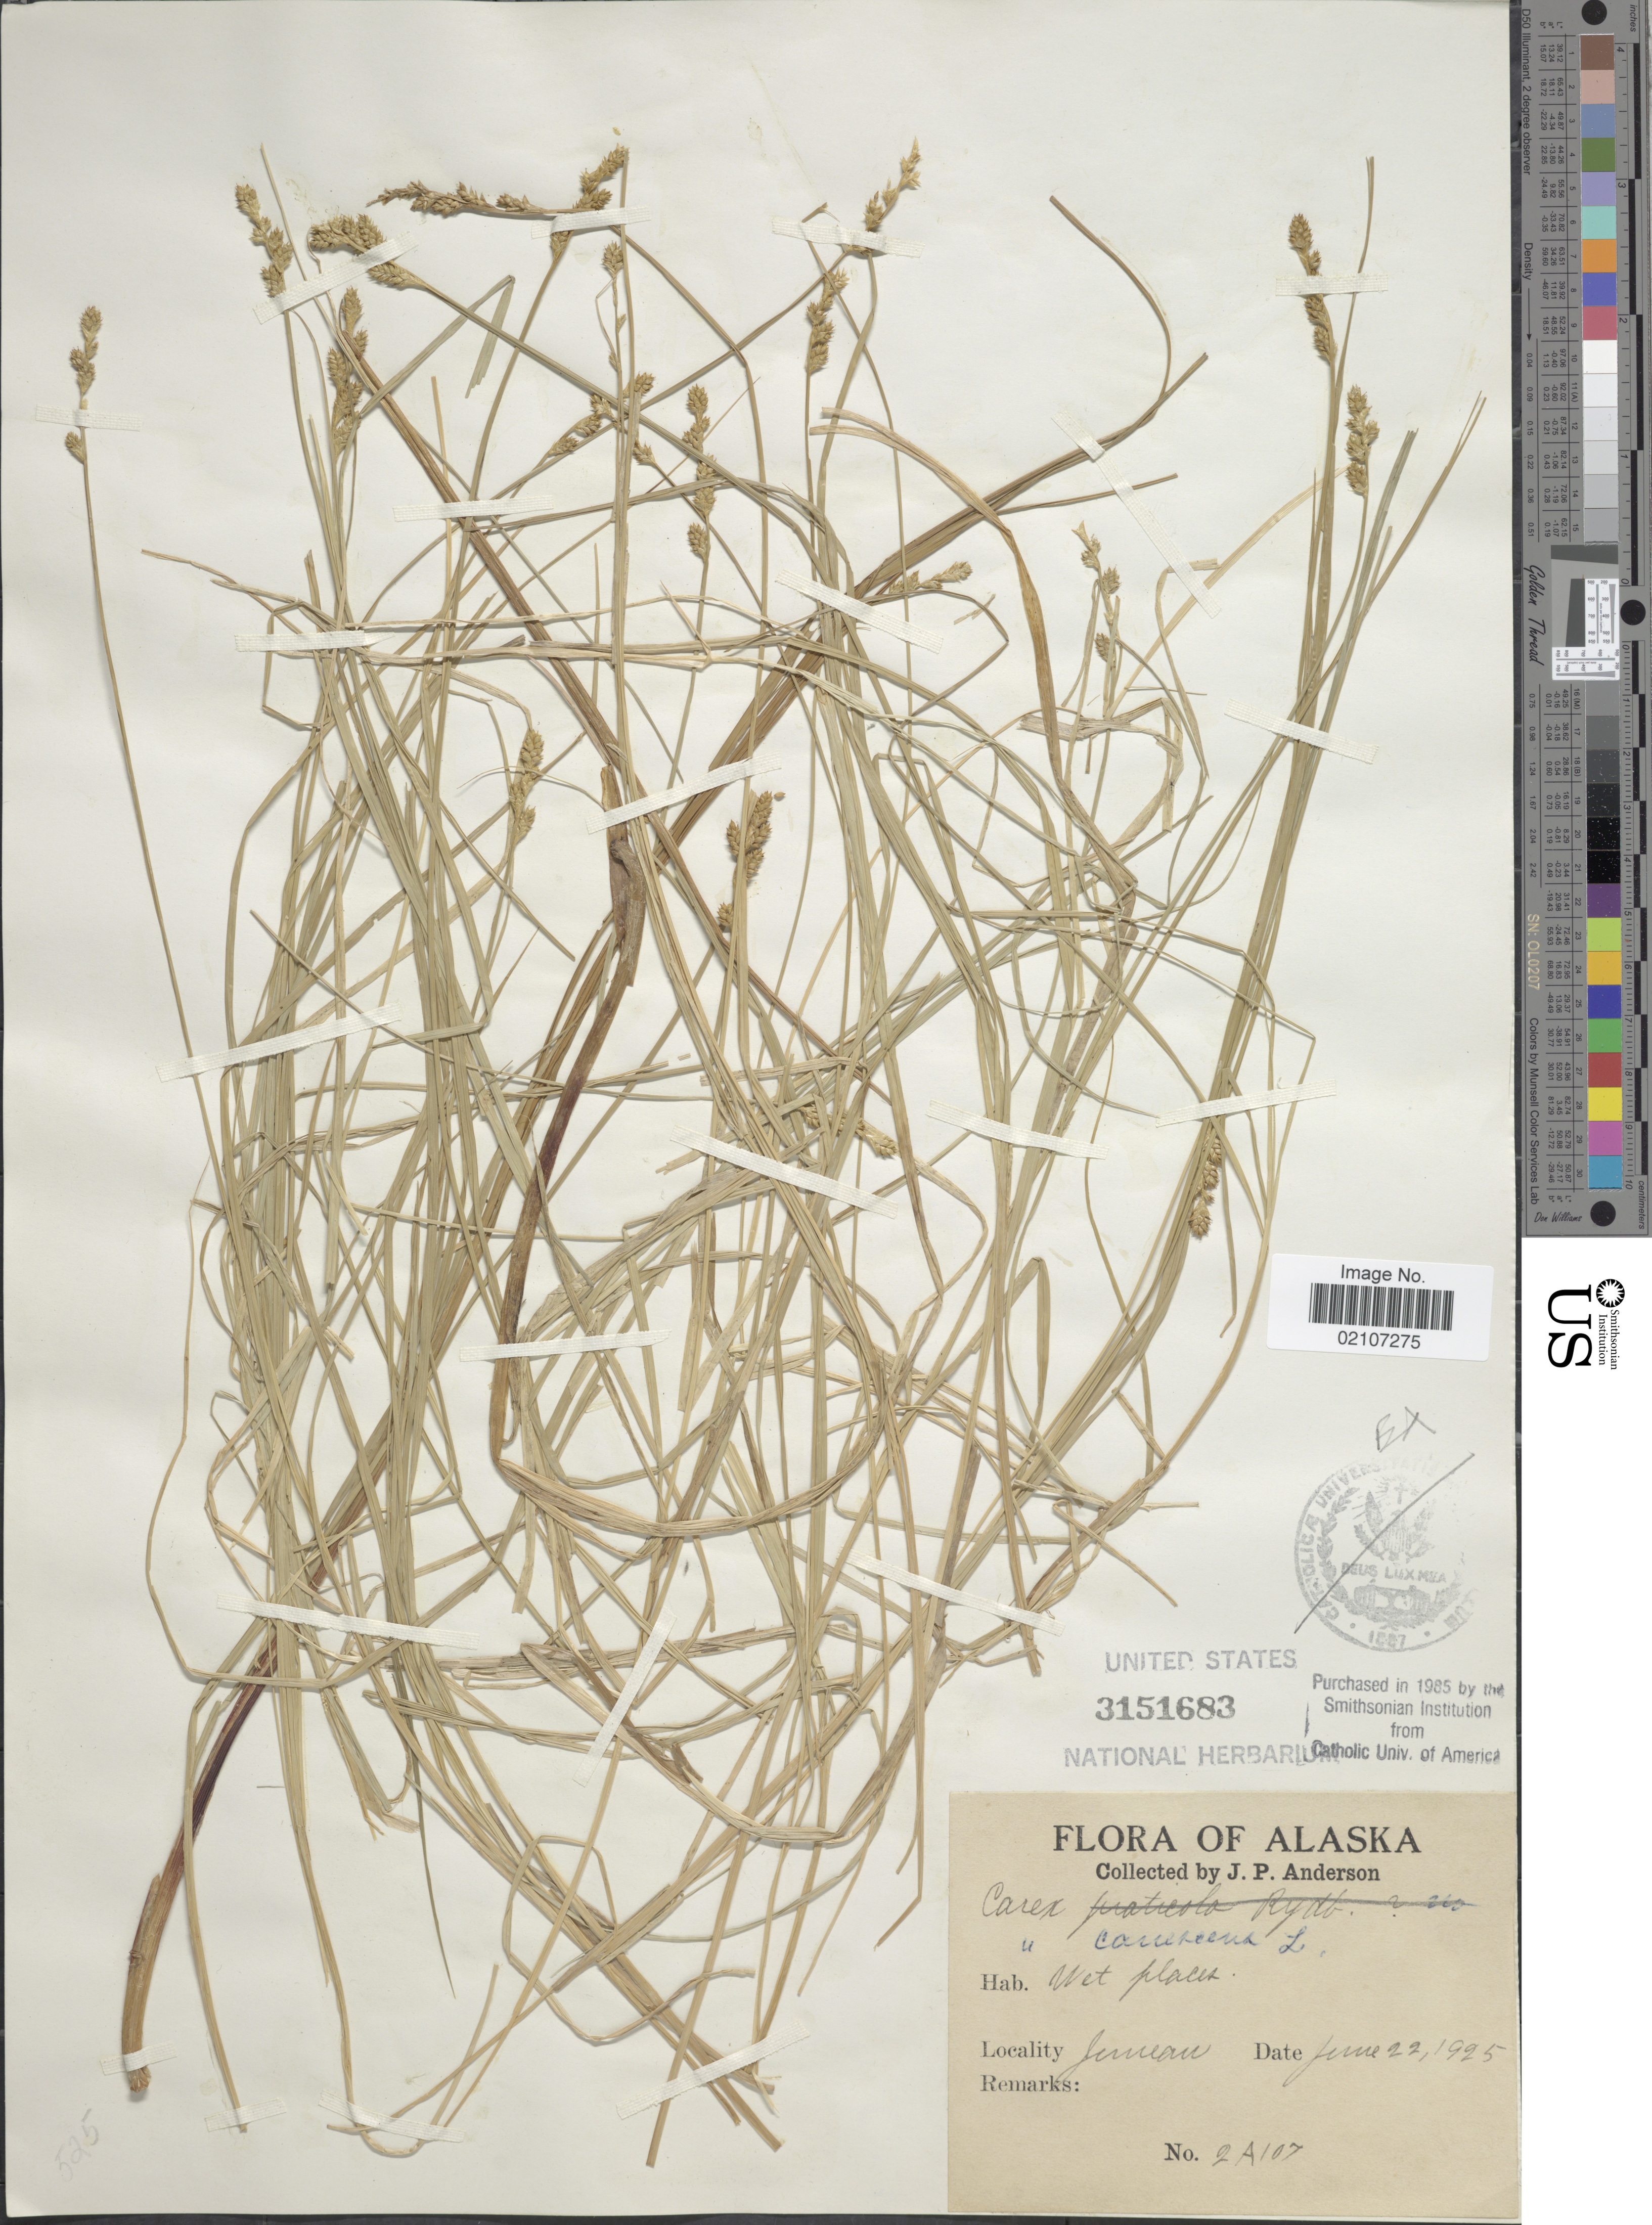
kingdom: Plantae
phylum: Tracheophyta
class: Liliopsida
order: Poales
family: Cyperaceae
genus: Carex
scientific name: Carex canescens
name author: L.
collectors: J. P. Anderson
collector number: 2A107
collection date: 1925-06-22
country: United States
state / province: Alaska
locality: Wet places. Juneau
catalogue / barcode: US 3151683